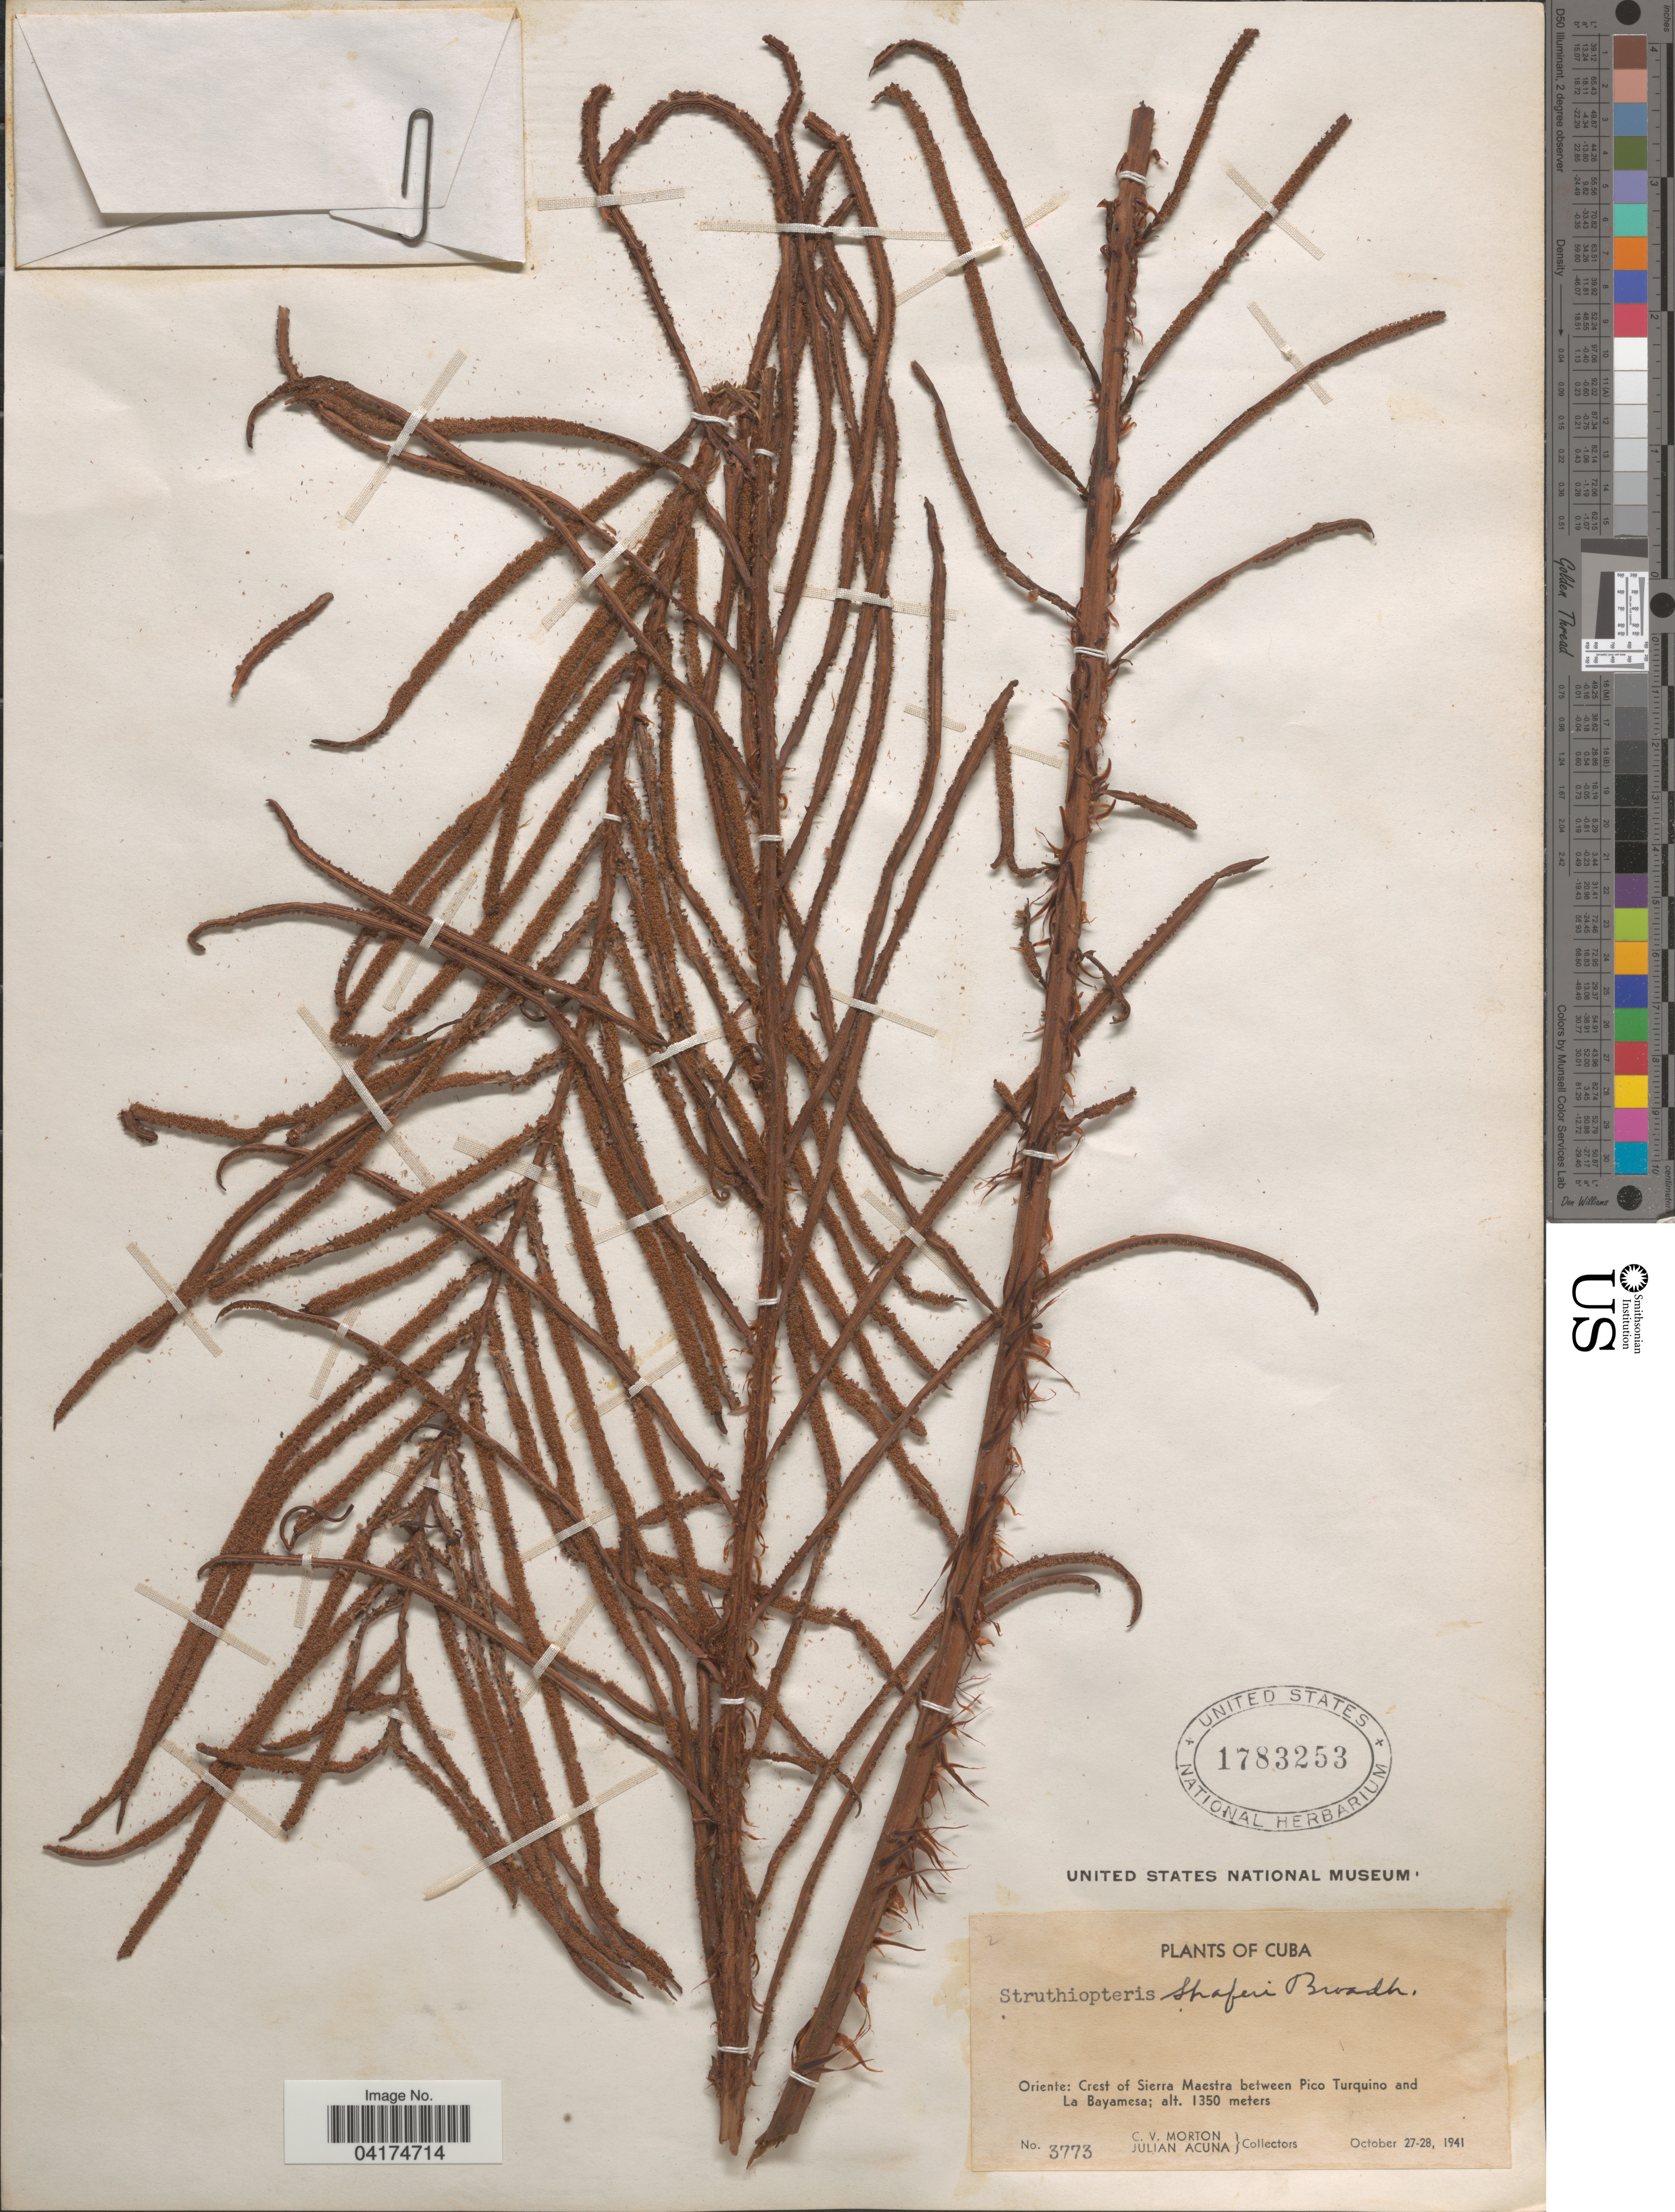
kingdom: Plantae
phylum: Tracheophyta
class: Polypodiopsida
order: Polypodiales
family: Blechnaceae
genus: Struthiopteris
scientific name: Struthiopteris shaferi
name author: Broadh.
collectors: C. V. Morton & R. Acuña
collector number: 3773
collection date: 1941-10-27/1941-10-28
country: Cuba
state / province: Oriente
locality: Crest of Sierra Maestra between Pico Turquino and La Bayamesa.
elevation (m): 1350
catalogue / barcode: US 1783253